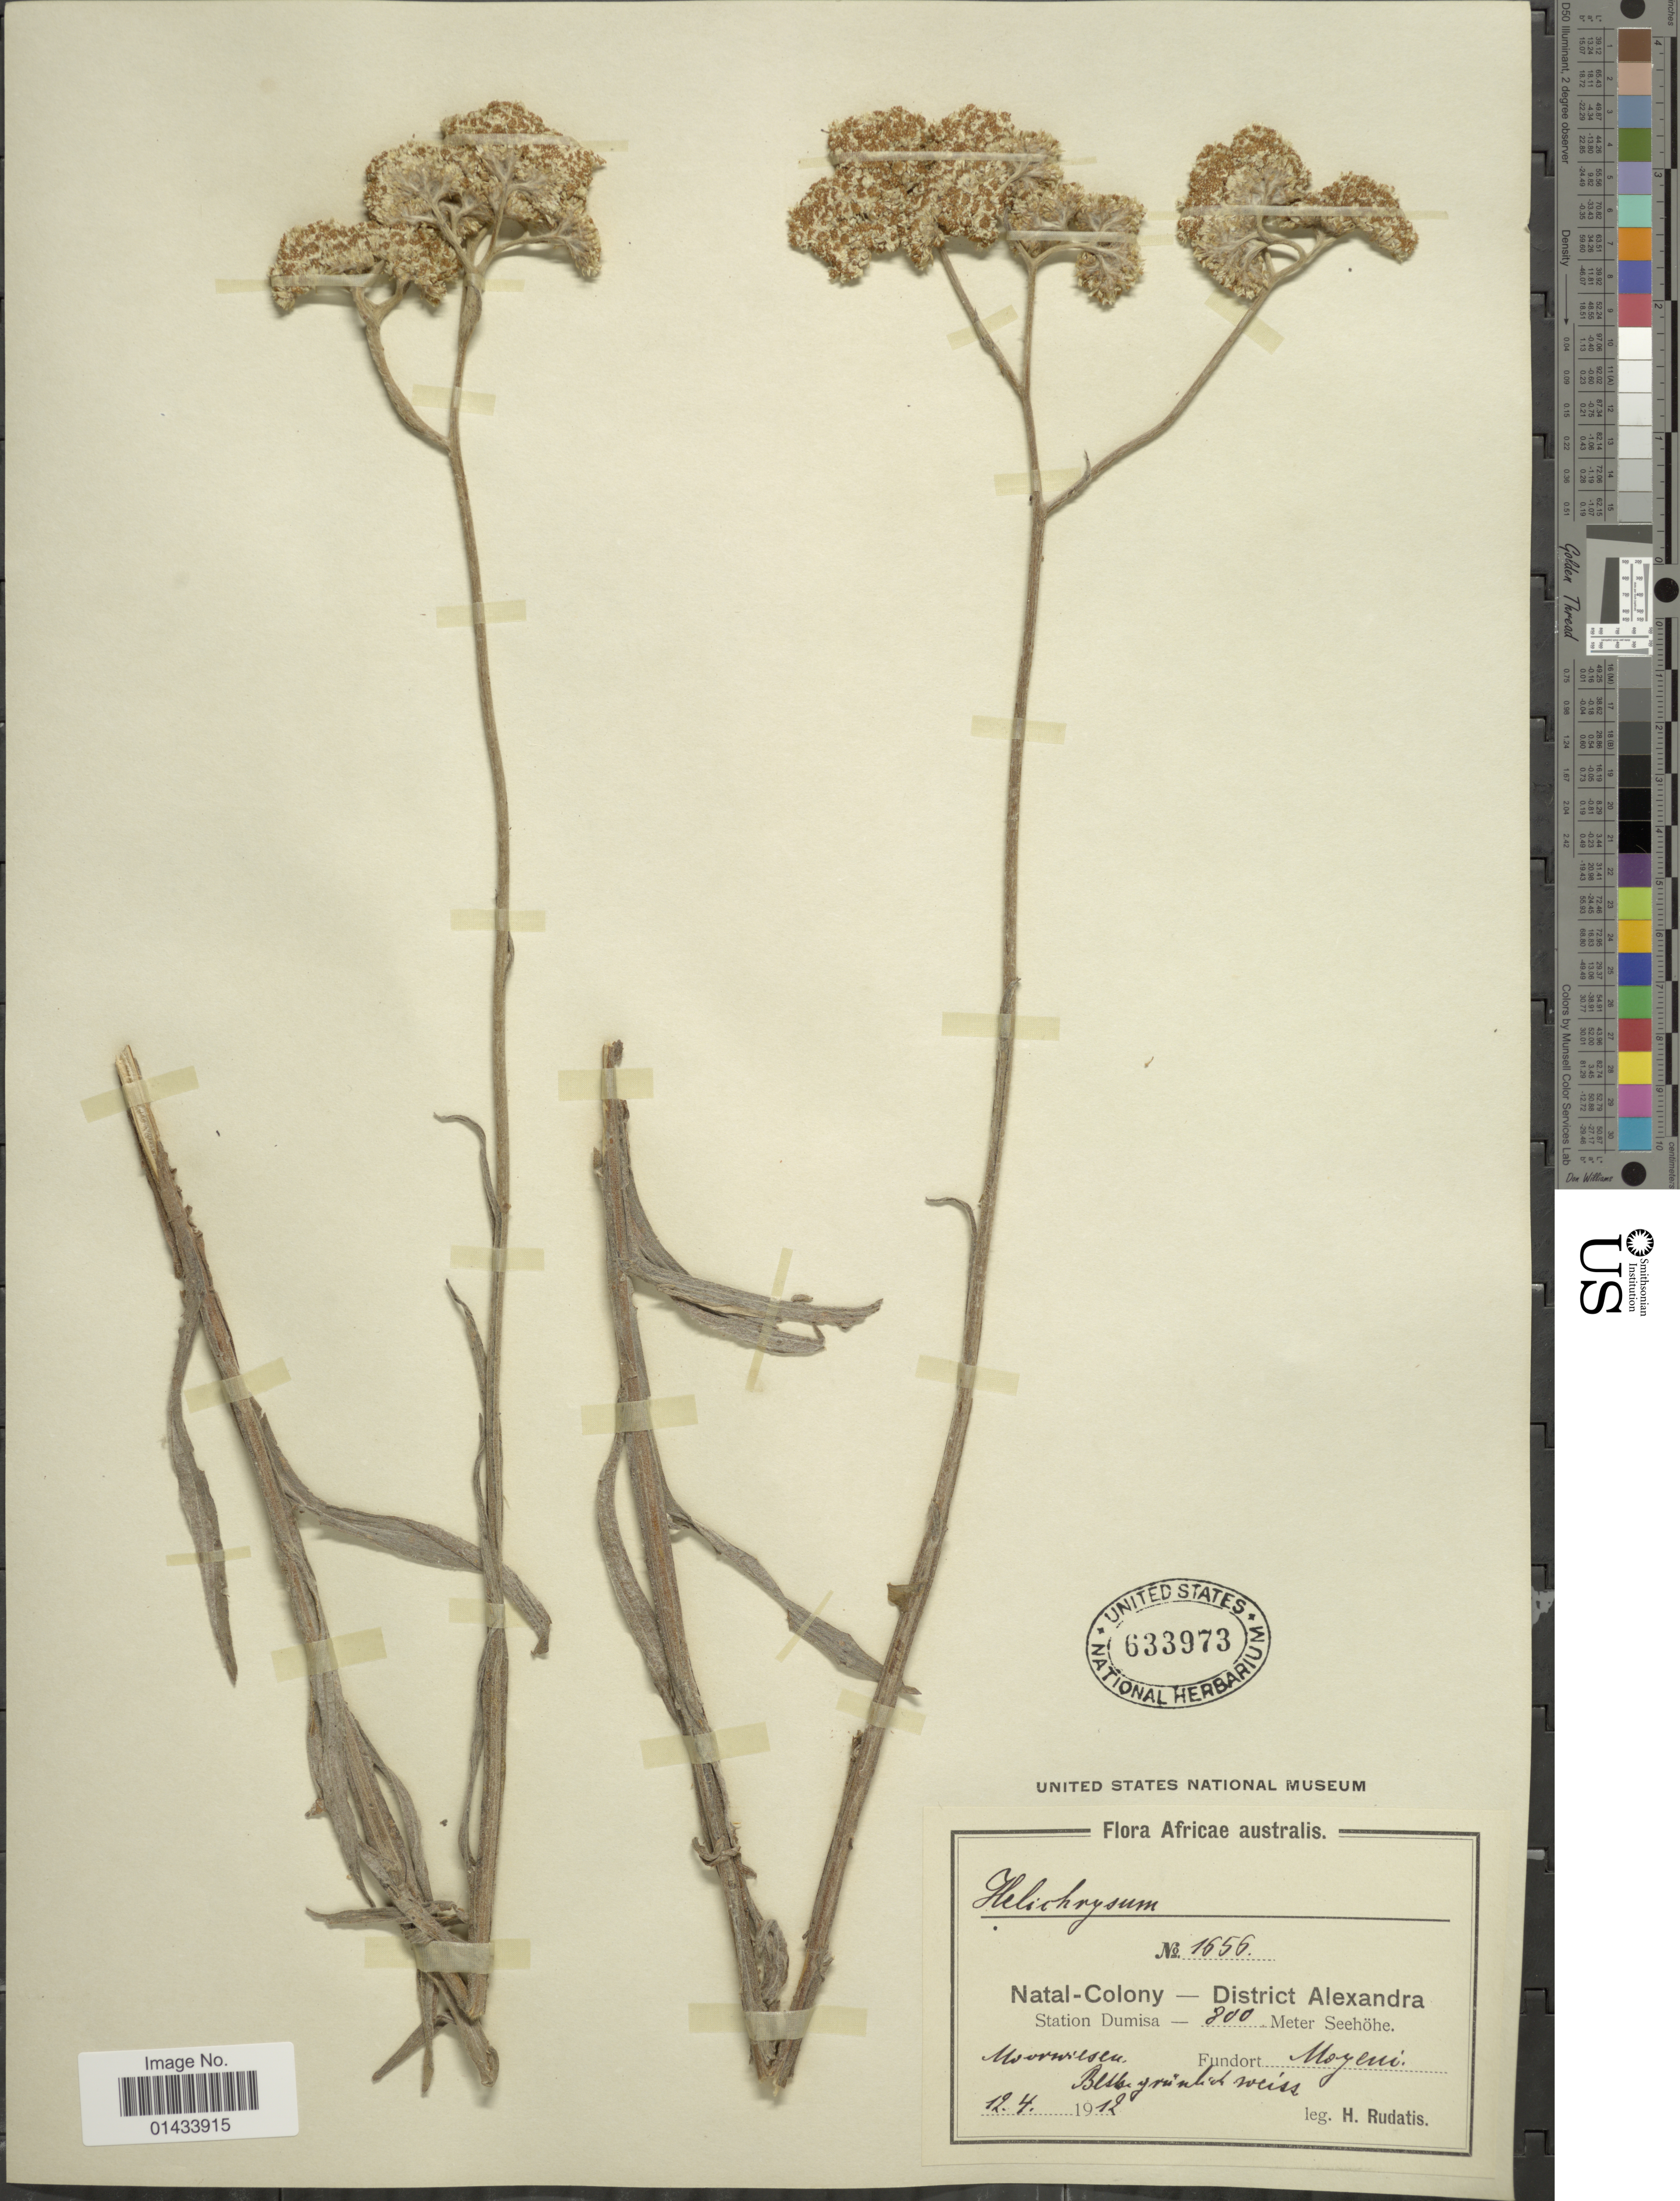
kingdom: Plantae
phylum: Tracheophyta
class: Magnoliopsida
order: Asterales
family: Asteraceae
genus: Helichrysum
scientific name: Helichrysum sp.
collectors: H. Rudatis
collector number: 1656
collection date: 1912-04-12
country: South Africa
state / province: KwaZulu-Natal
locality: Africa australis, Natal-Colony, District Alexandra, Station Dumisa, Moorwiesen, Fundort Moyeni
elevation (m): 800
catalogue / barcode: US 633973